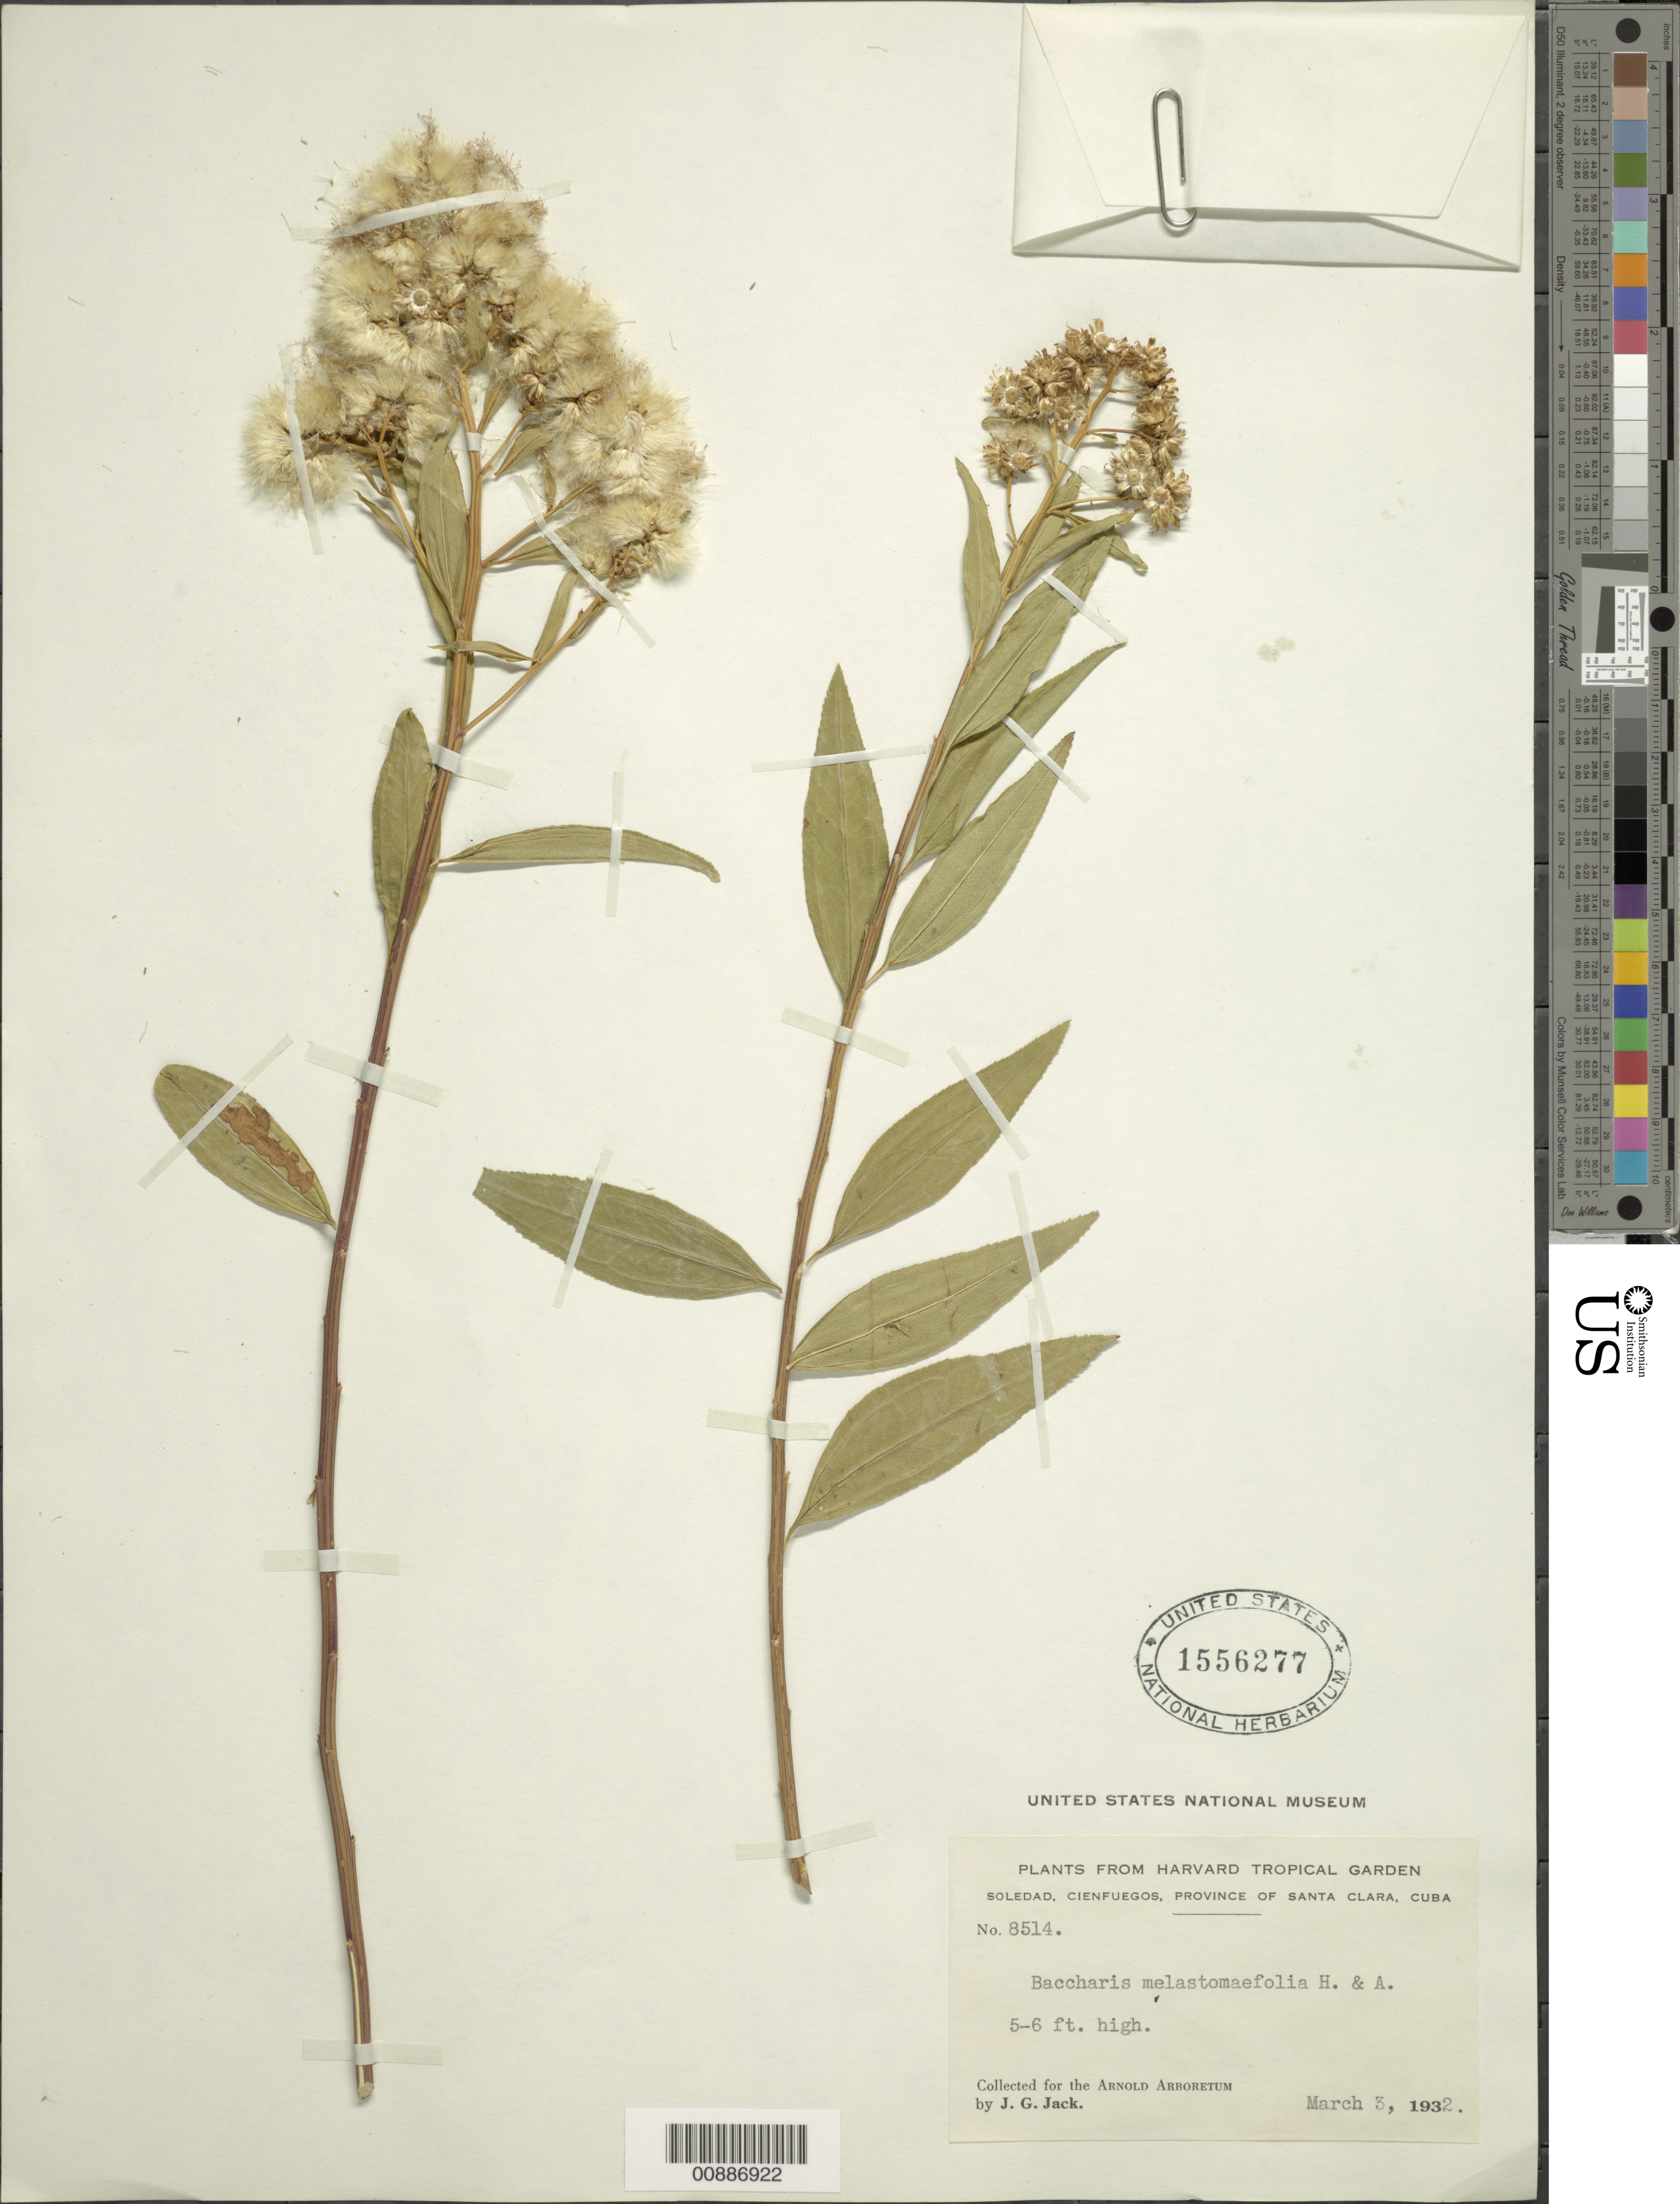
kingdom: Plantae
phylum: Tracheophyta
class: Magnoliopsida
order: Asterales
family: Asteraceae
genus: Baccharis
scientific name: Baccharis melastomifolia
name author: Hook. & Arn.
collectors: J. G. Jack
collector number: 8514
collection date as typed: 03 Mar 1932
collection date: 1932-03-03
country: Cuba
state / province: Las Villas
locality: Soledad, Cienfuegos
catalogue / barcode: US 1556277